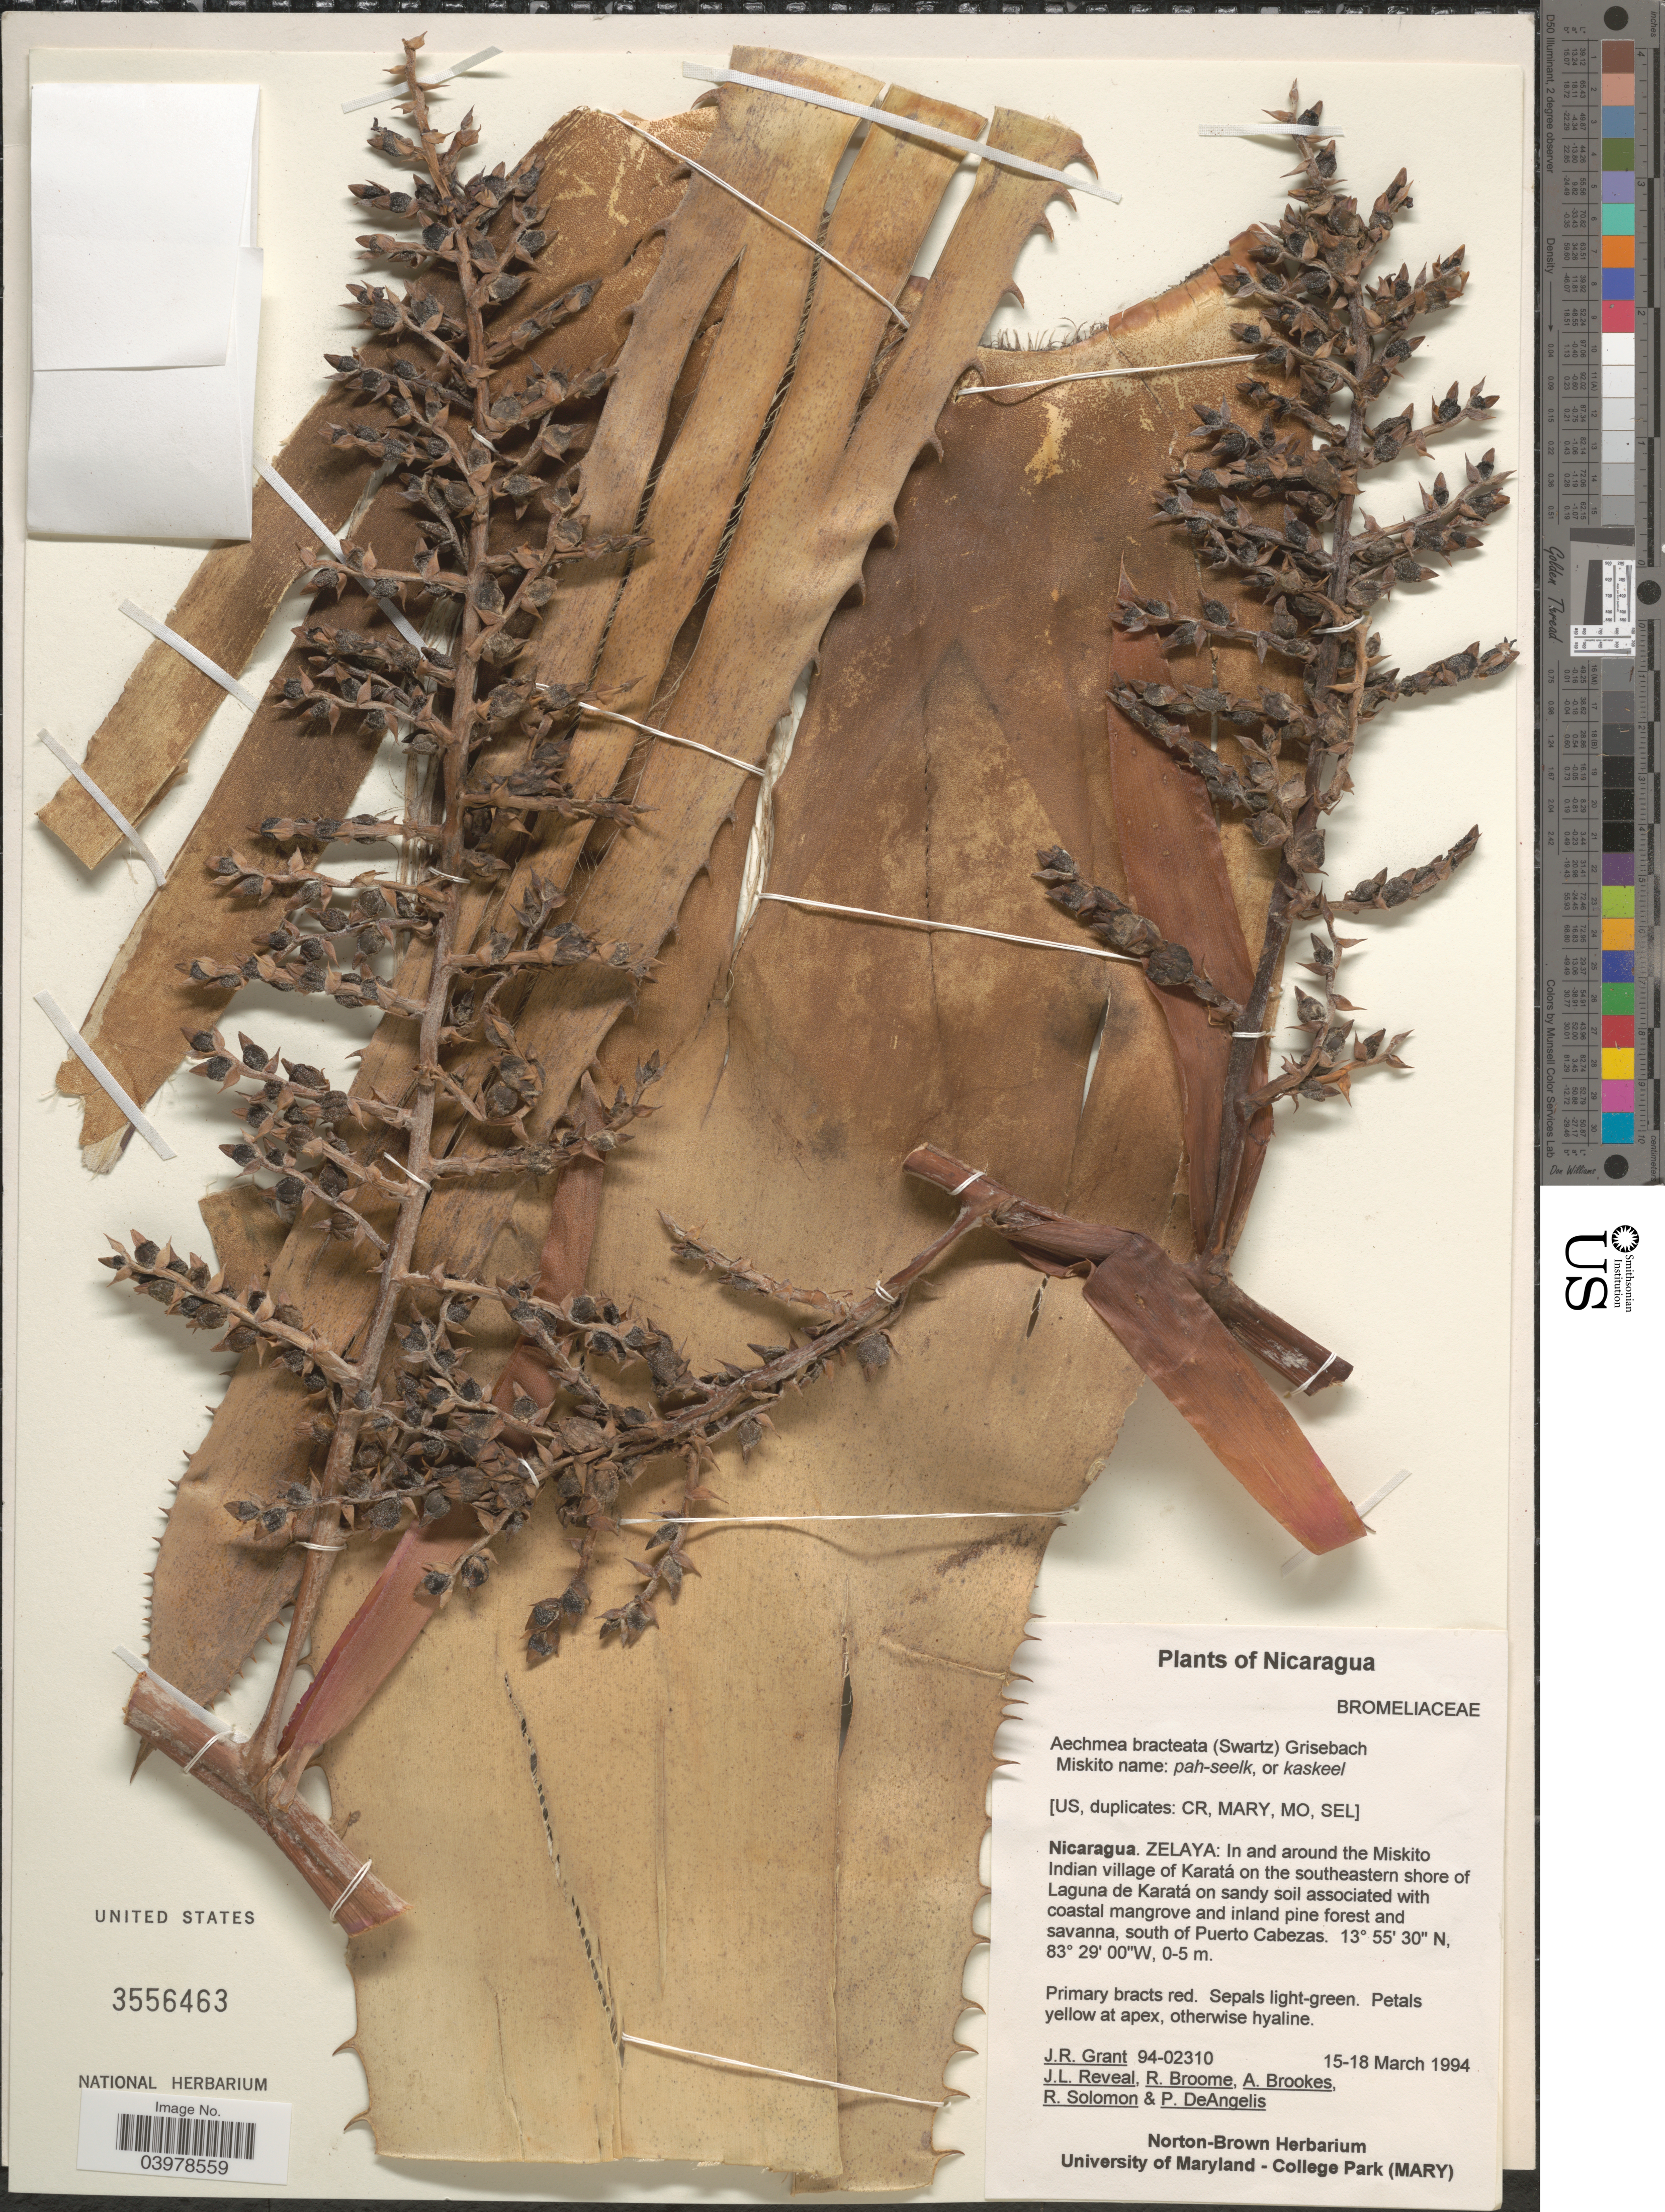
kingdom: Plantae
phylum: Tracheophyta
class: Liliopsida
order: Poales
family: Bromeliaceae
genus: Aechmea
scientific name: Aechmea bracteata var. bracteata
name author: (Sw.) Griseb.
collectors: J. Grant, J. L. Reveal, R. Broome, A. Brookes & et al.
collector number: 94-02310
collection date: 1994-03-15/1994-03-18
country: Nicaragua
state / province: Atlántico Norte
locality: Zelaya: In and around the Miskito Indian village of Karatá on the southeastern shore of Laguna de Karatá on sandy soil. South of Puerto Cabezas.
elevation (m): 0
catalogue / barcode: US 3556463